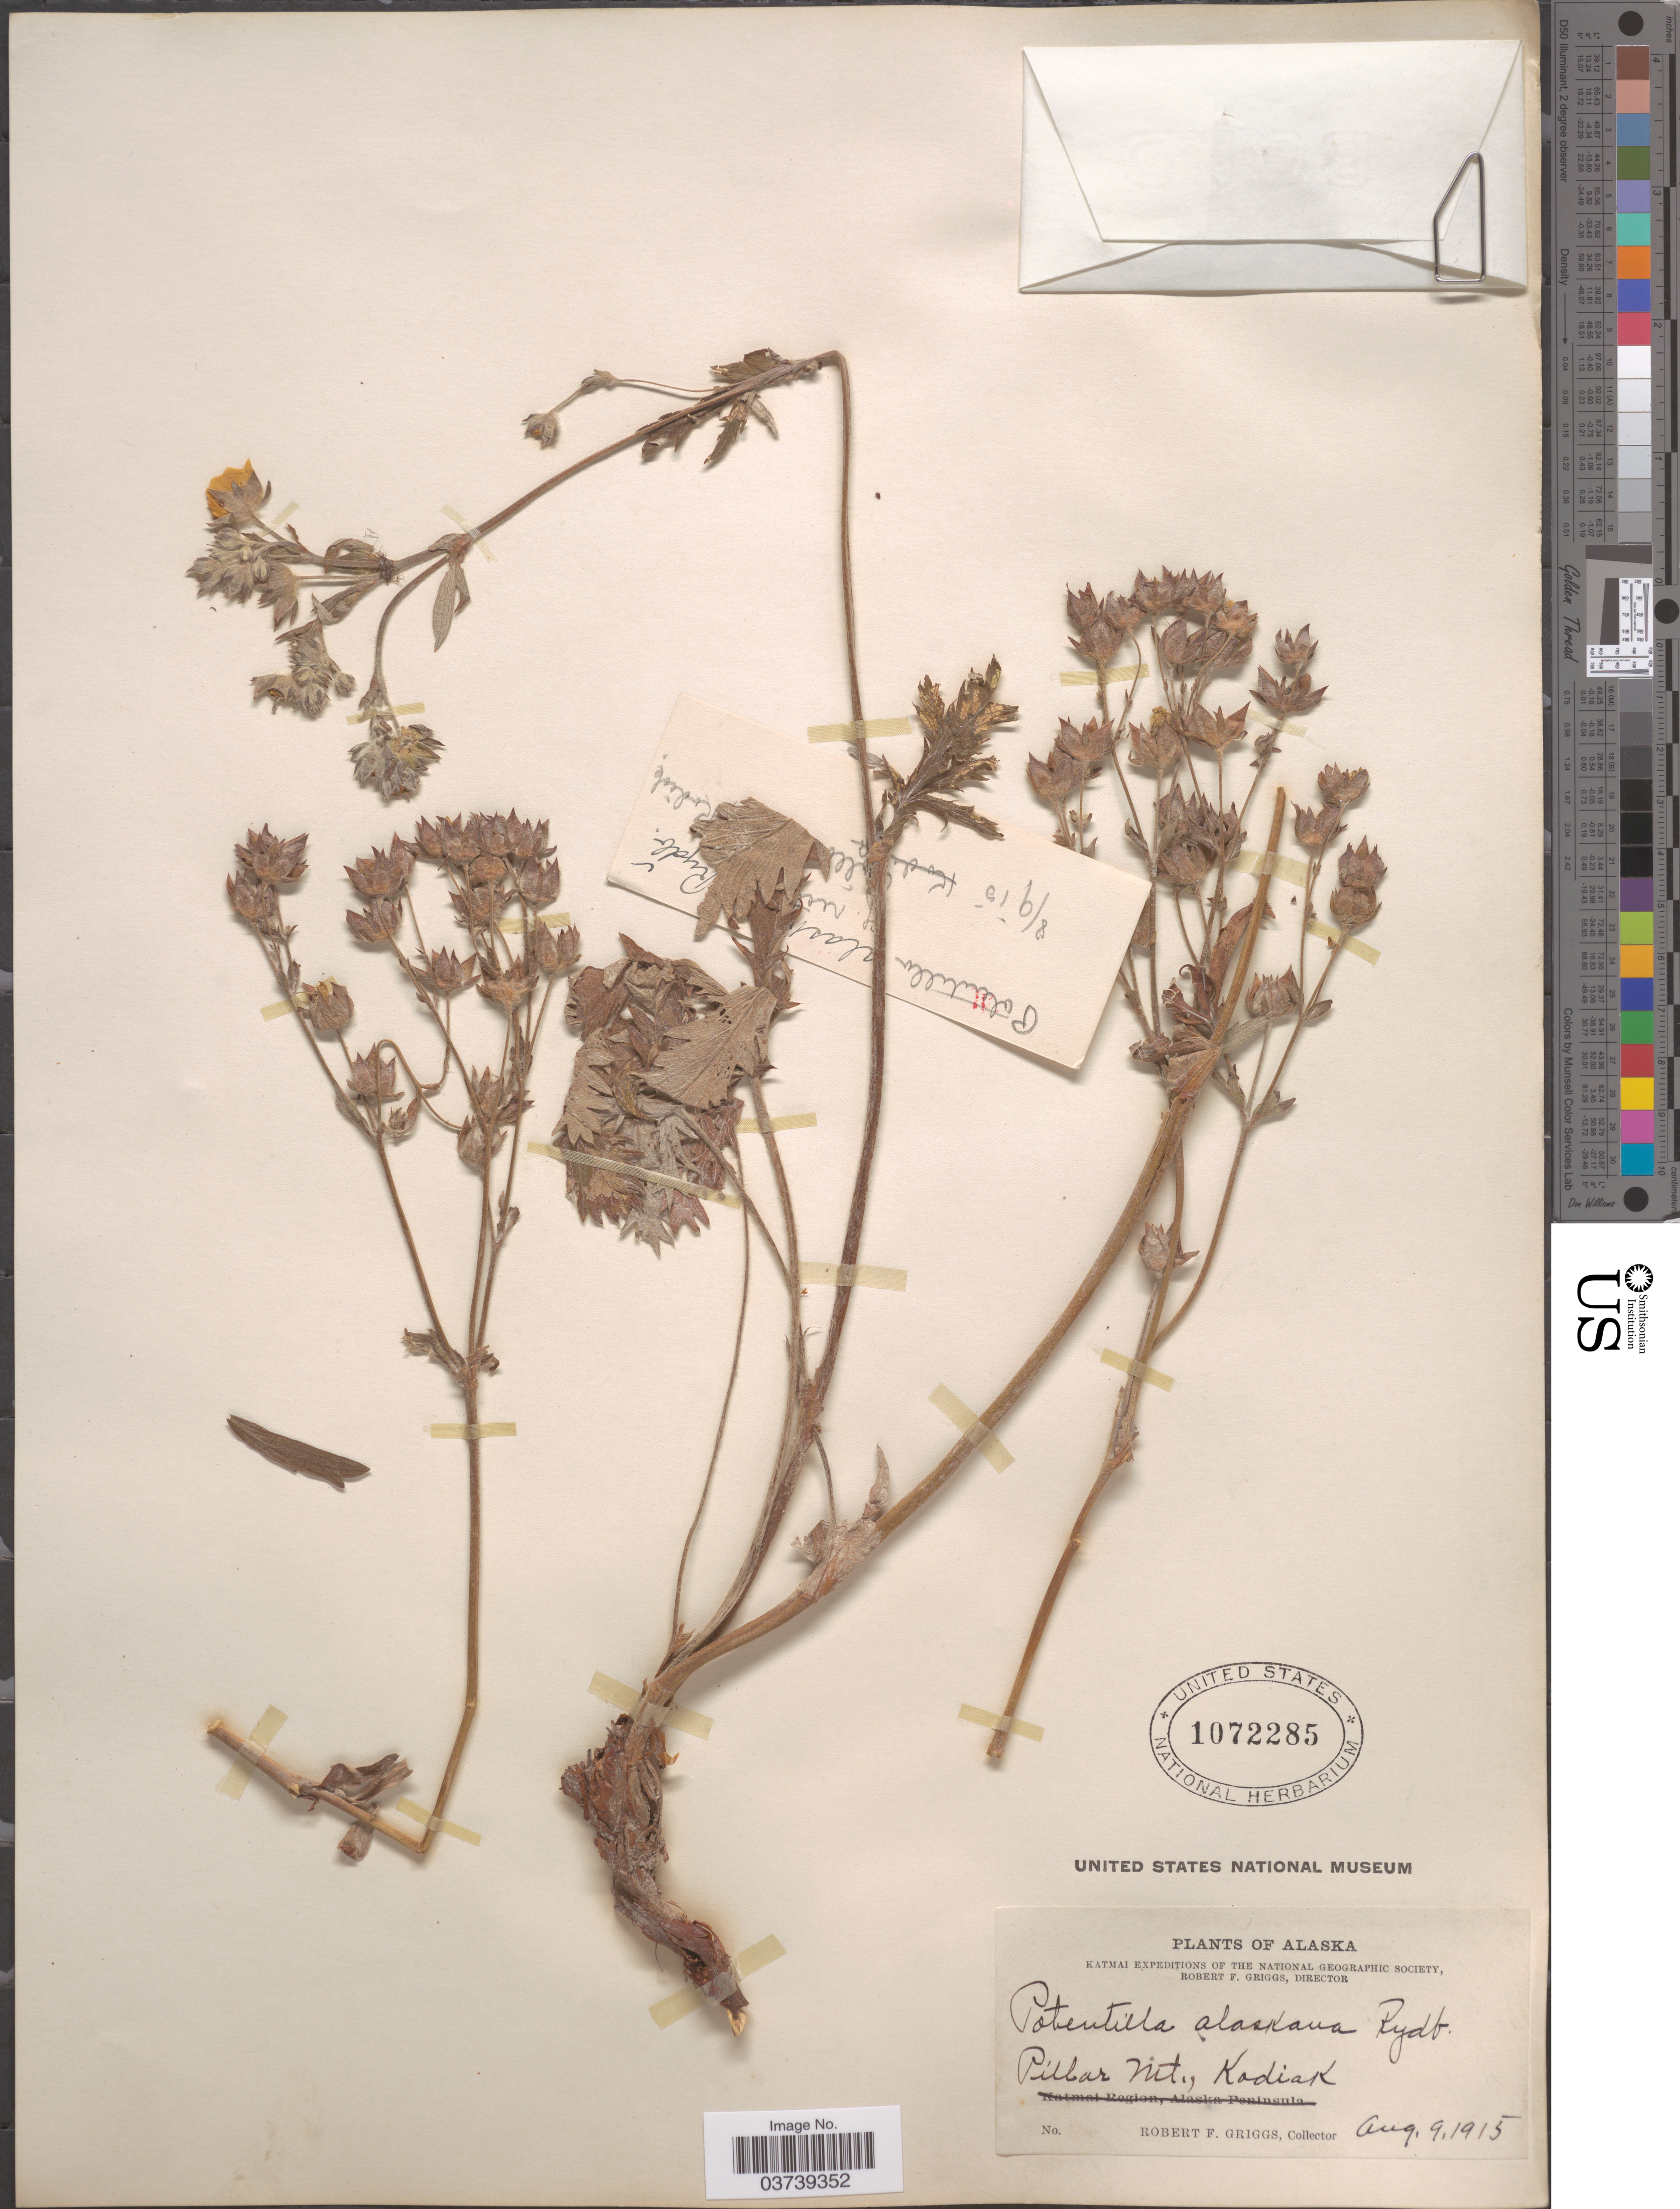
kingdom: Plantae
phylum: Tracheophyta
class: Magnoliopsida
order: Rosales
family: Rosaceae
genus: Potentilla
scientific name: Potentilla alaskana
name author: Rydb.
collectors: R. F. Griggs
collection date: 1915-08-09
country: United States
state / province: Alaska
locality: Pillar Mt., Kodiak.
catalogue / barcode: US 1072285